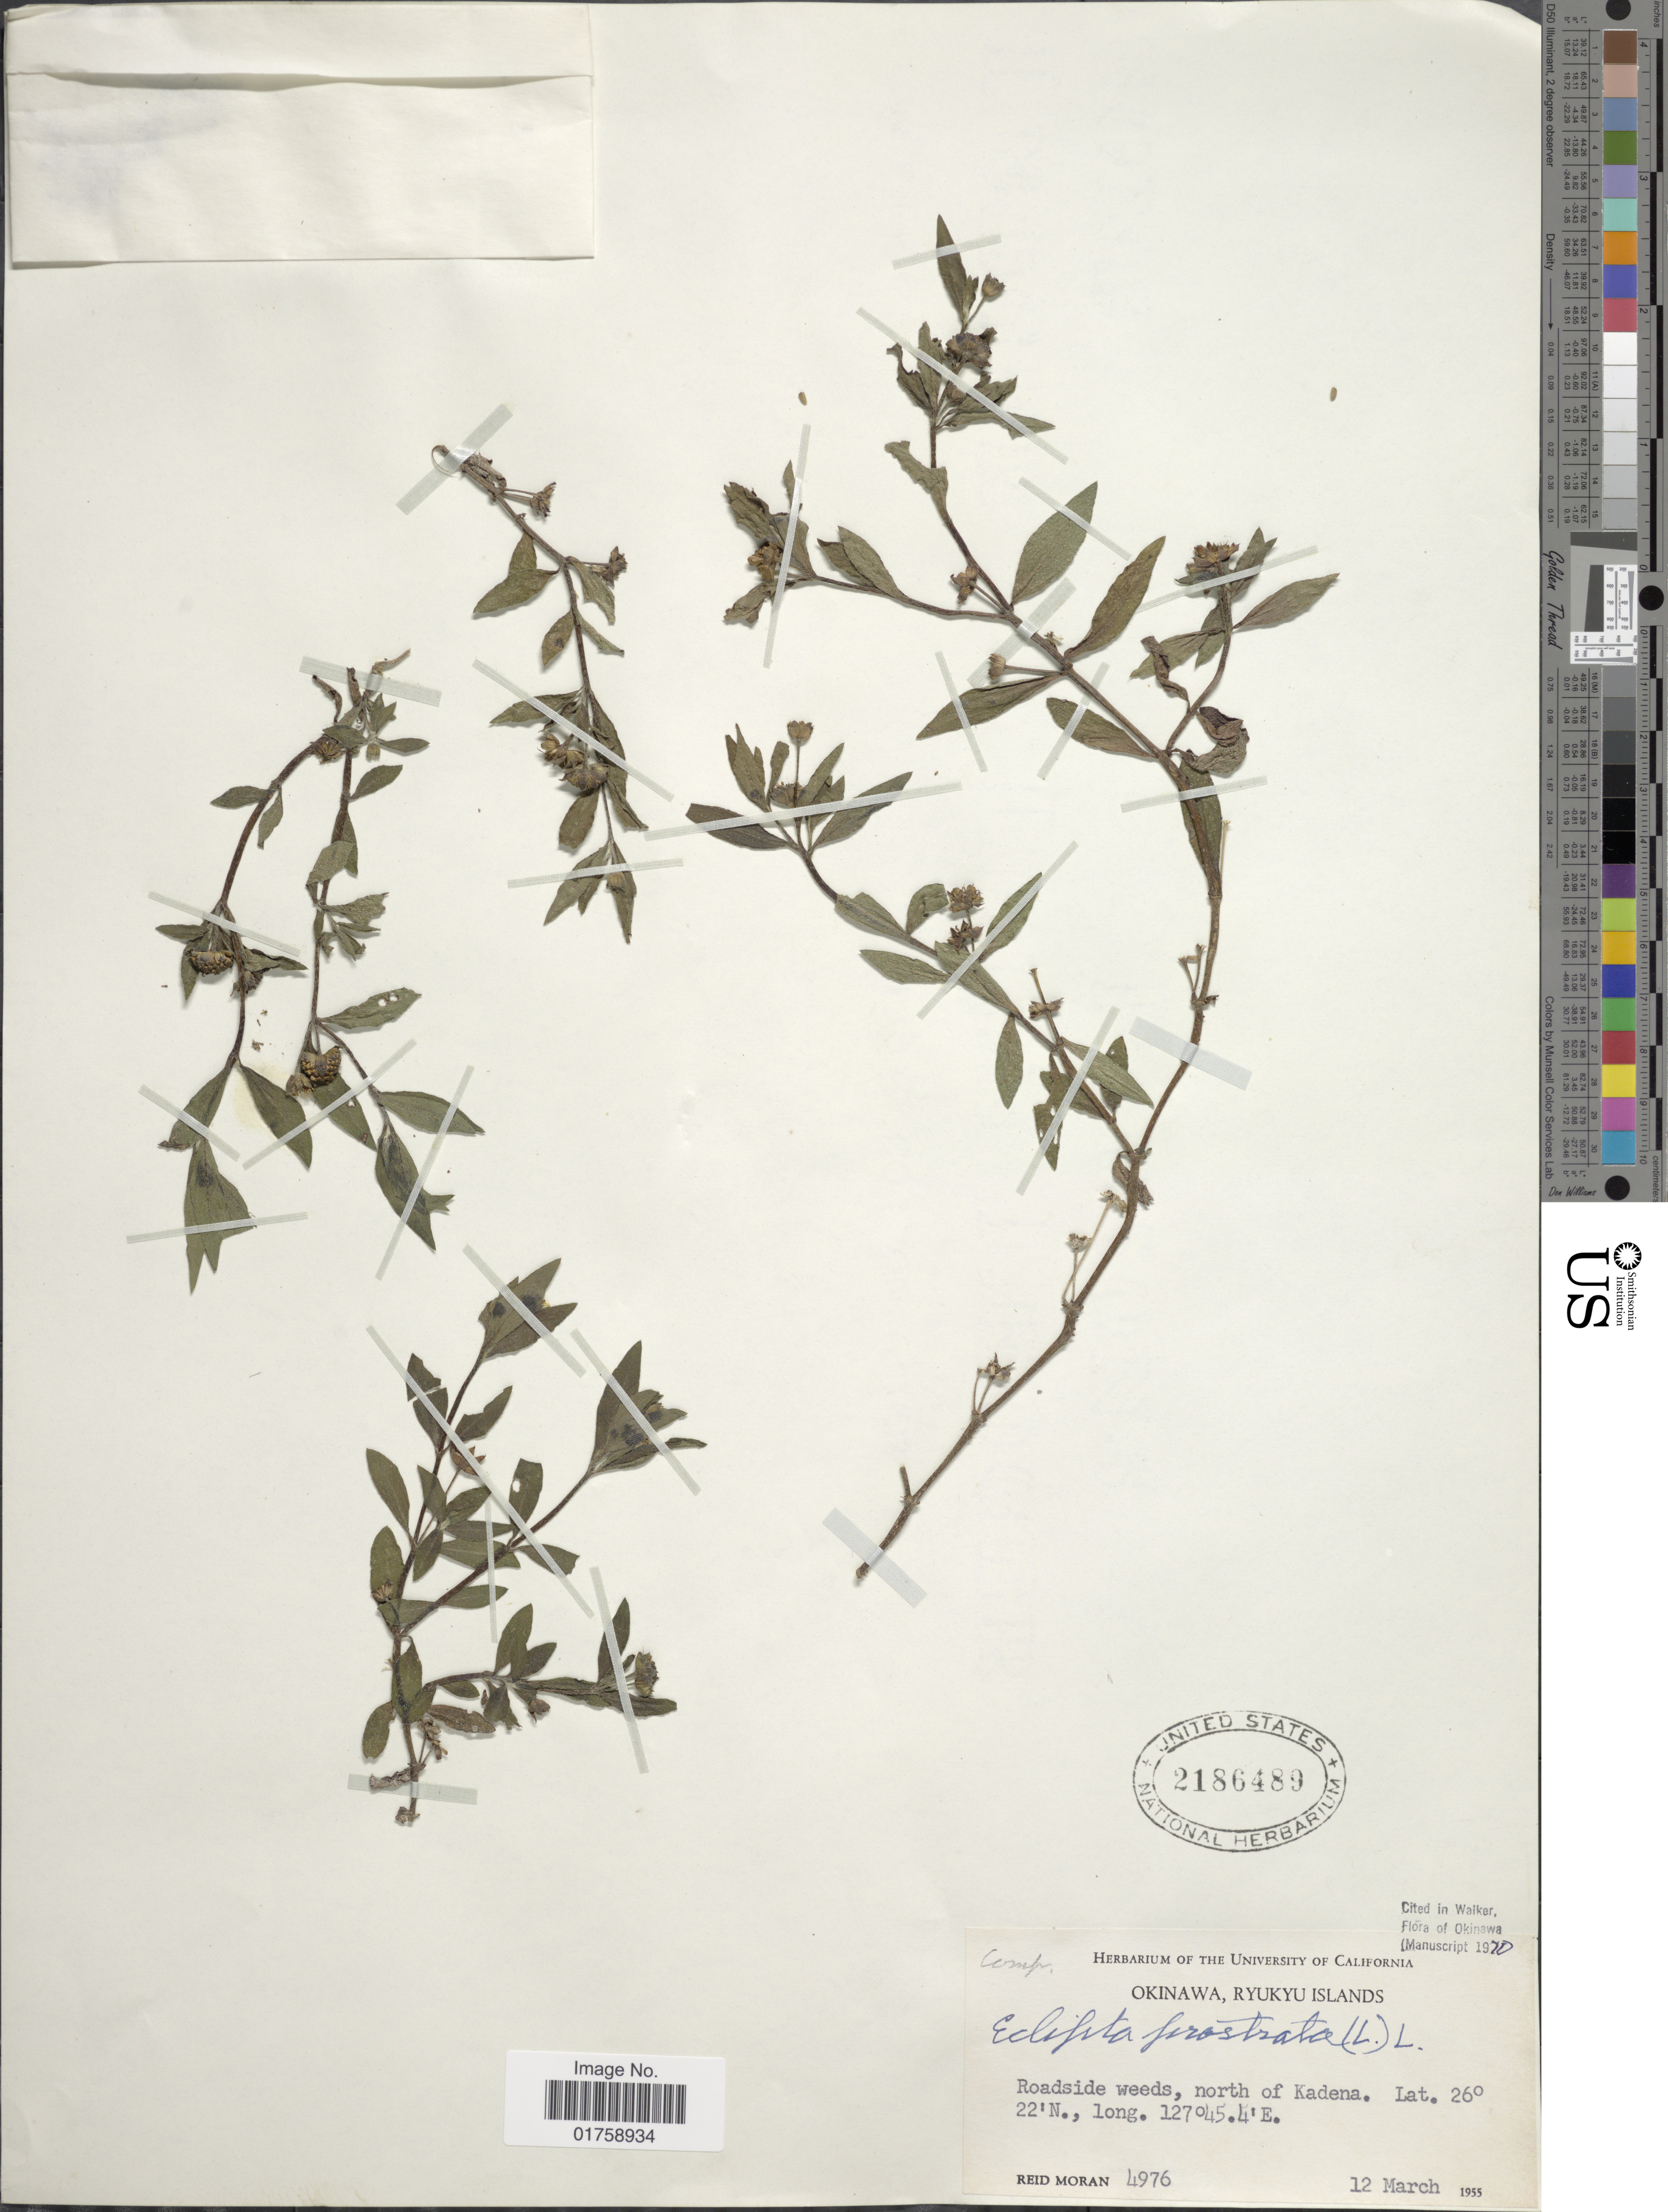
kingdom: Plantae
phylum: Tracheophyta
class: Magnoliopsida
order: Asterales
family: Asteraceae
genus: Eclipta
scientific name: Eclipta prostrata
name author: (L.) L.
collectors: R. V. Moran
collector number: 4976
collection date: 1955-03-12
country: Japan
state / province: Okinawa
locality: Okinawa, Ryukyu Islands. Roadside weeds, north of Kadena.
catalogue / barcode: US 2186489